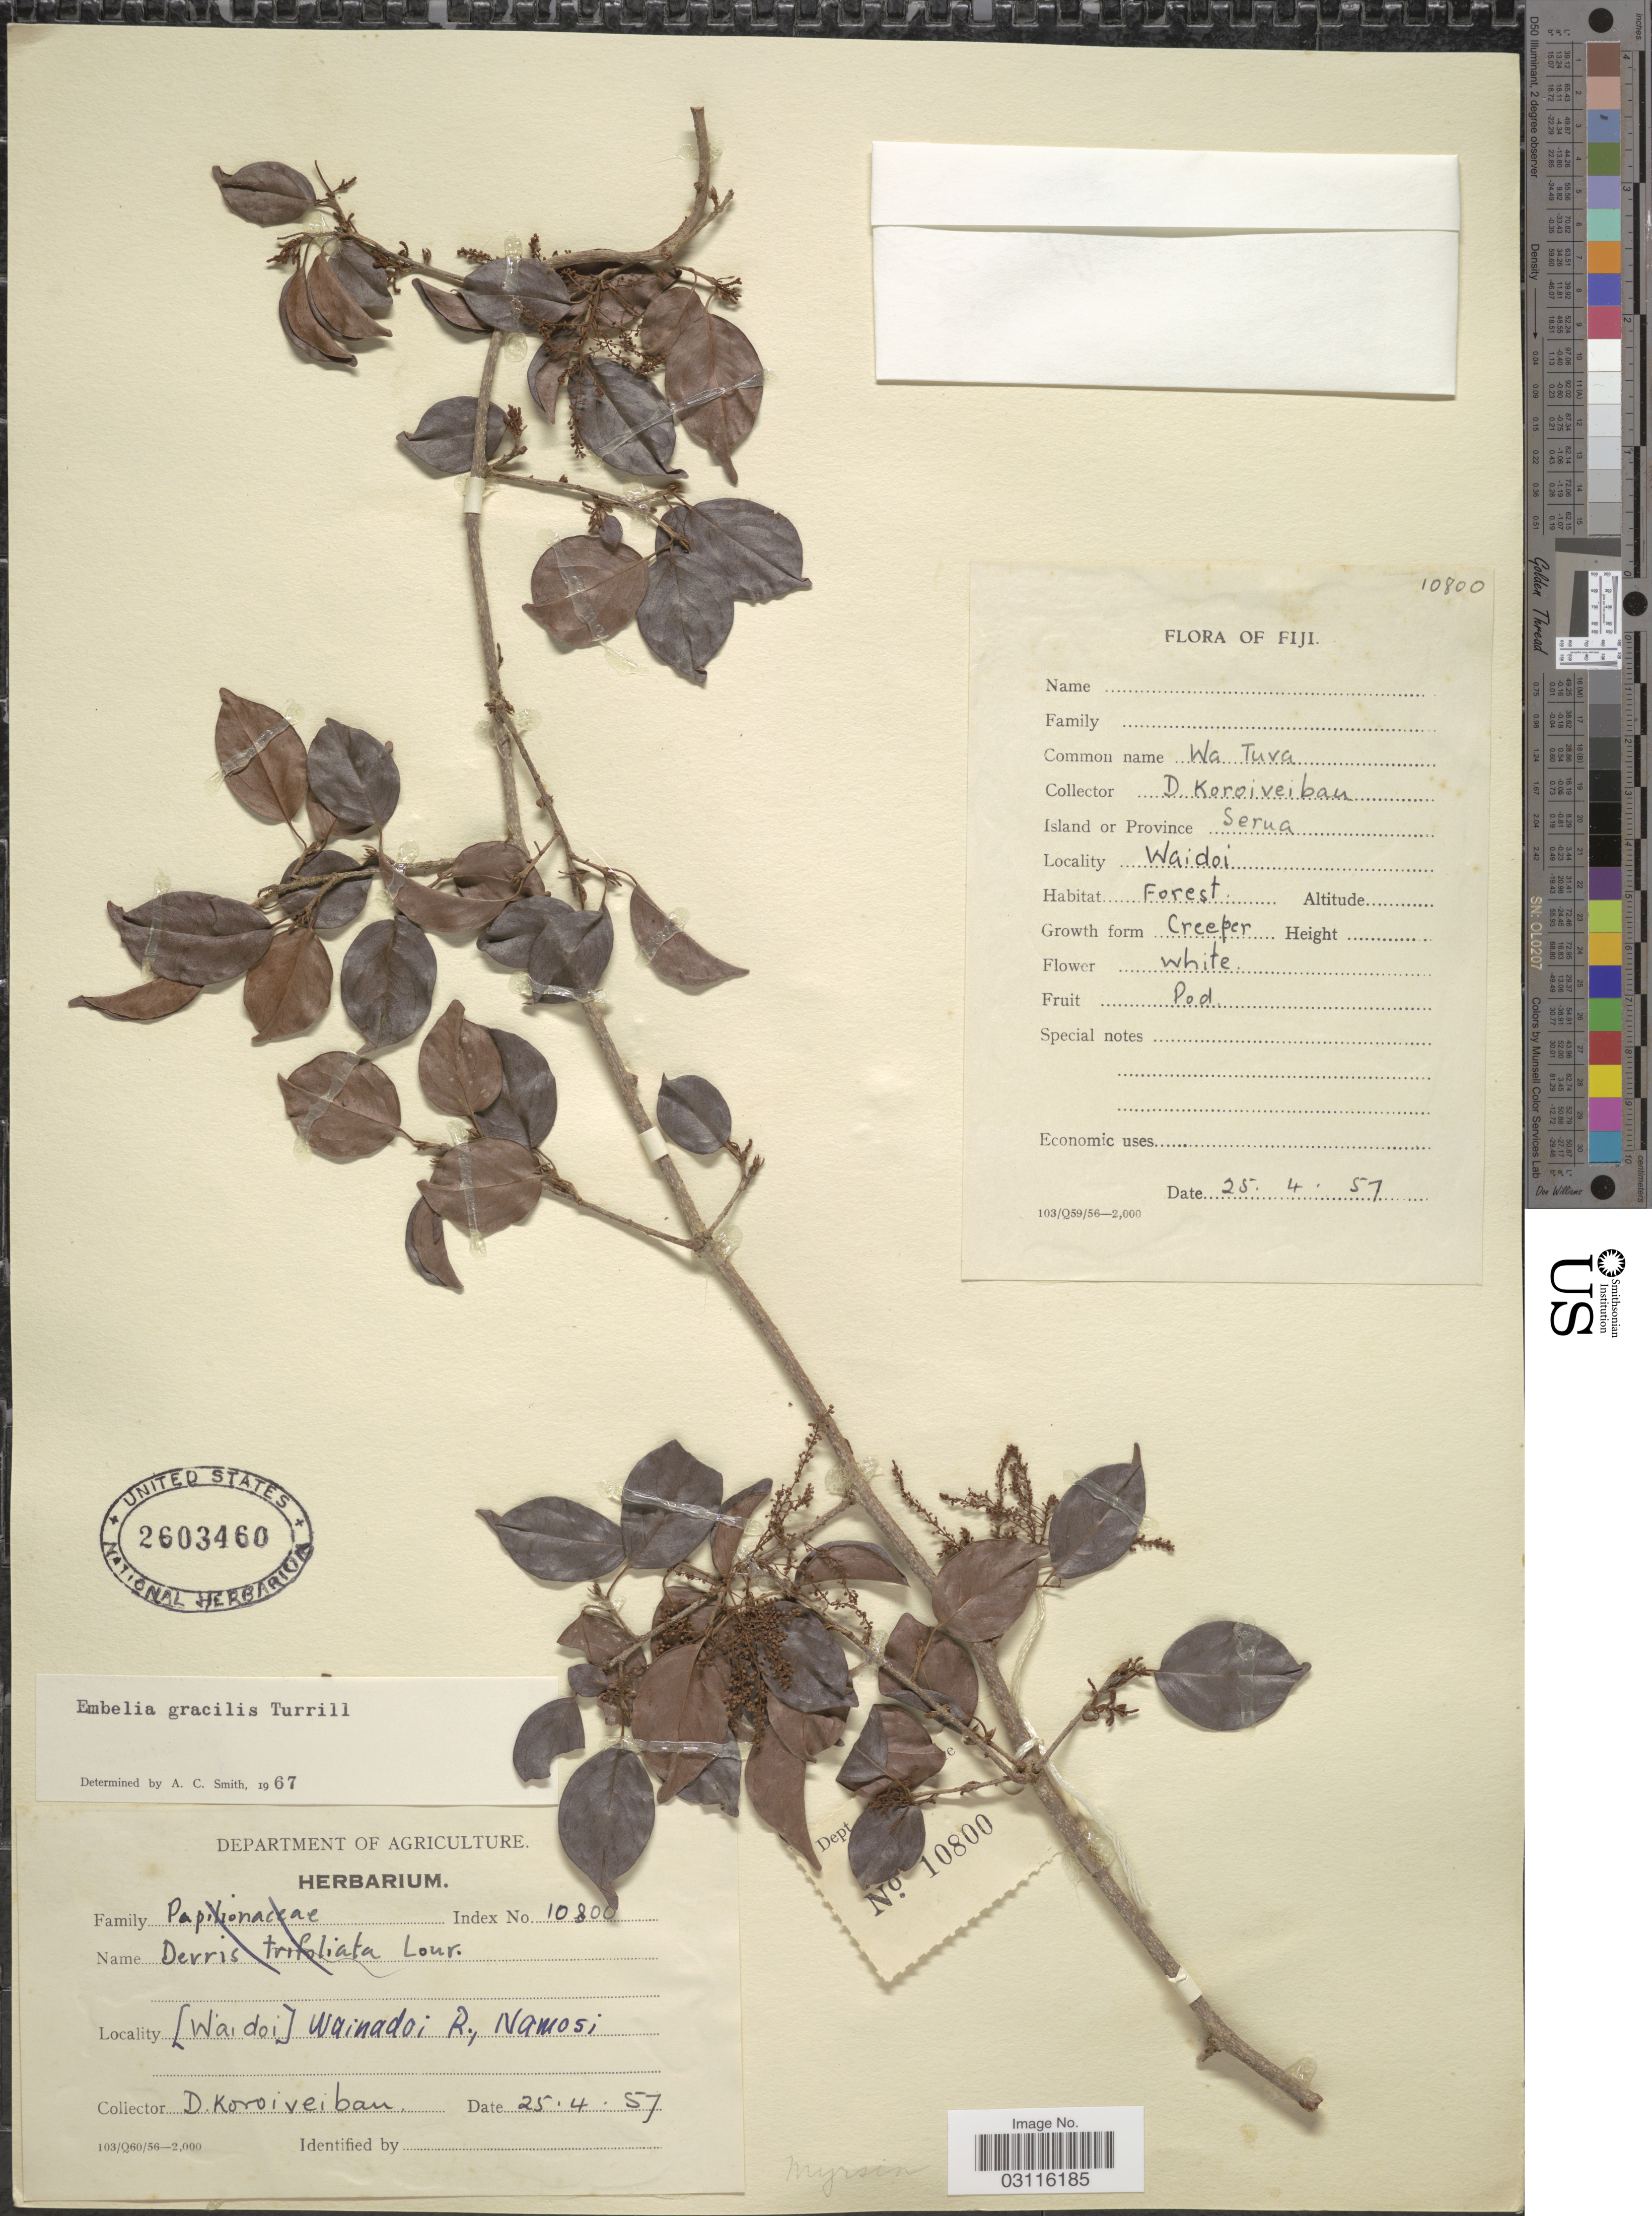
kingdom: Plantae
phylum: Tracheophyta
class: Magnoliopsida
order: Ericales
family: Primulaceae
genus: Embelia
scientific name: Embelia gracilis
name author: Turrill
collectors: D. Koroiveibau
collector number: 1080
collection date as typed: Transcribed d/m/y: 25/4/57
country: Fiji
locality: [Waidoi] Wainadoi R., Namosi. Province Serua. Waidoi.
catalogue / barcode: US 2603460